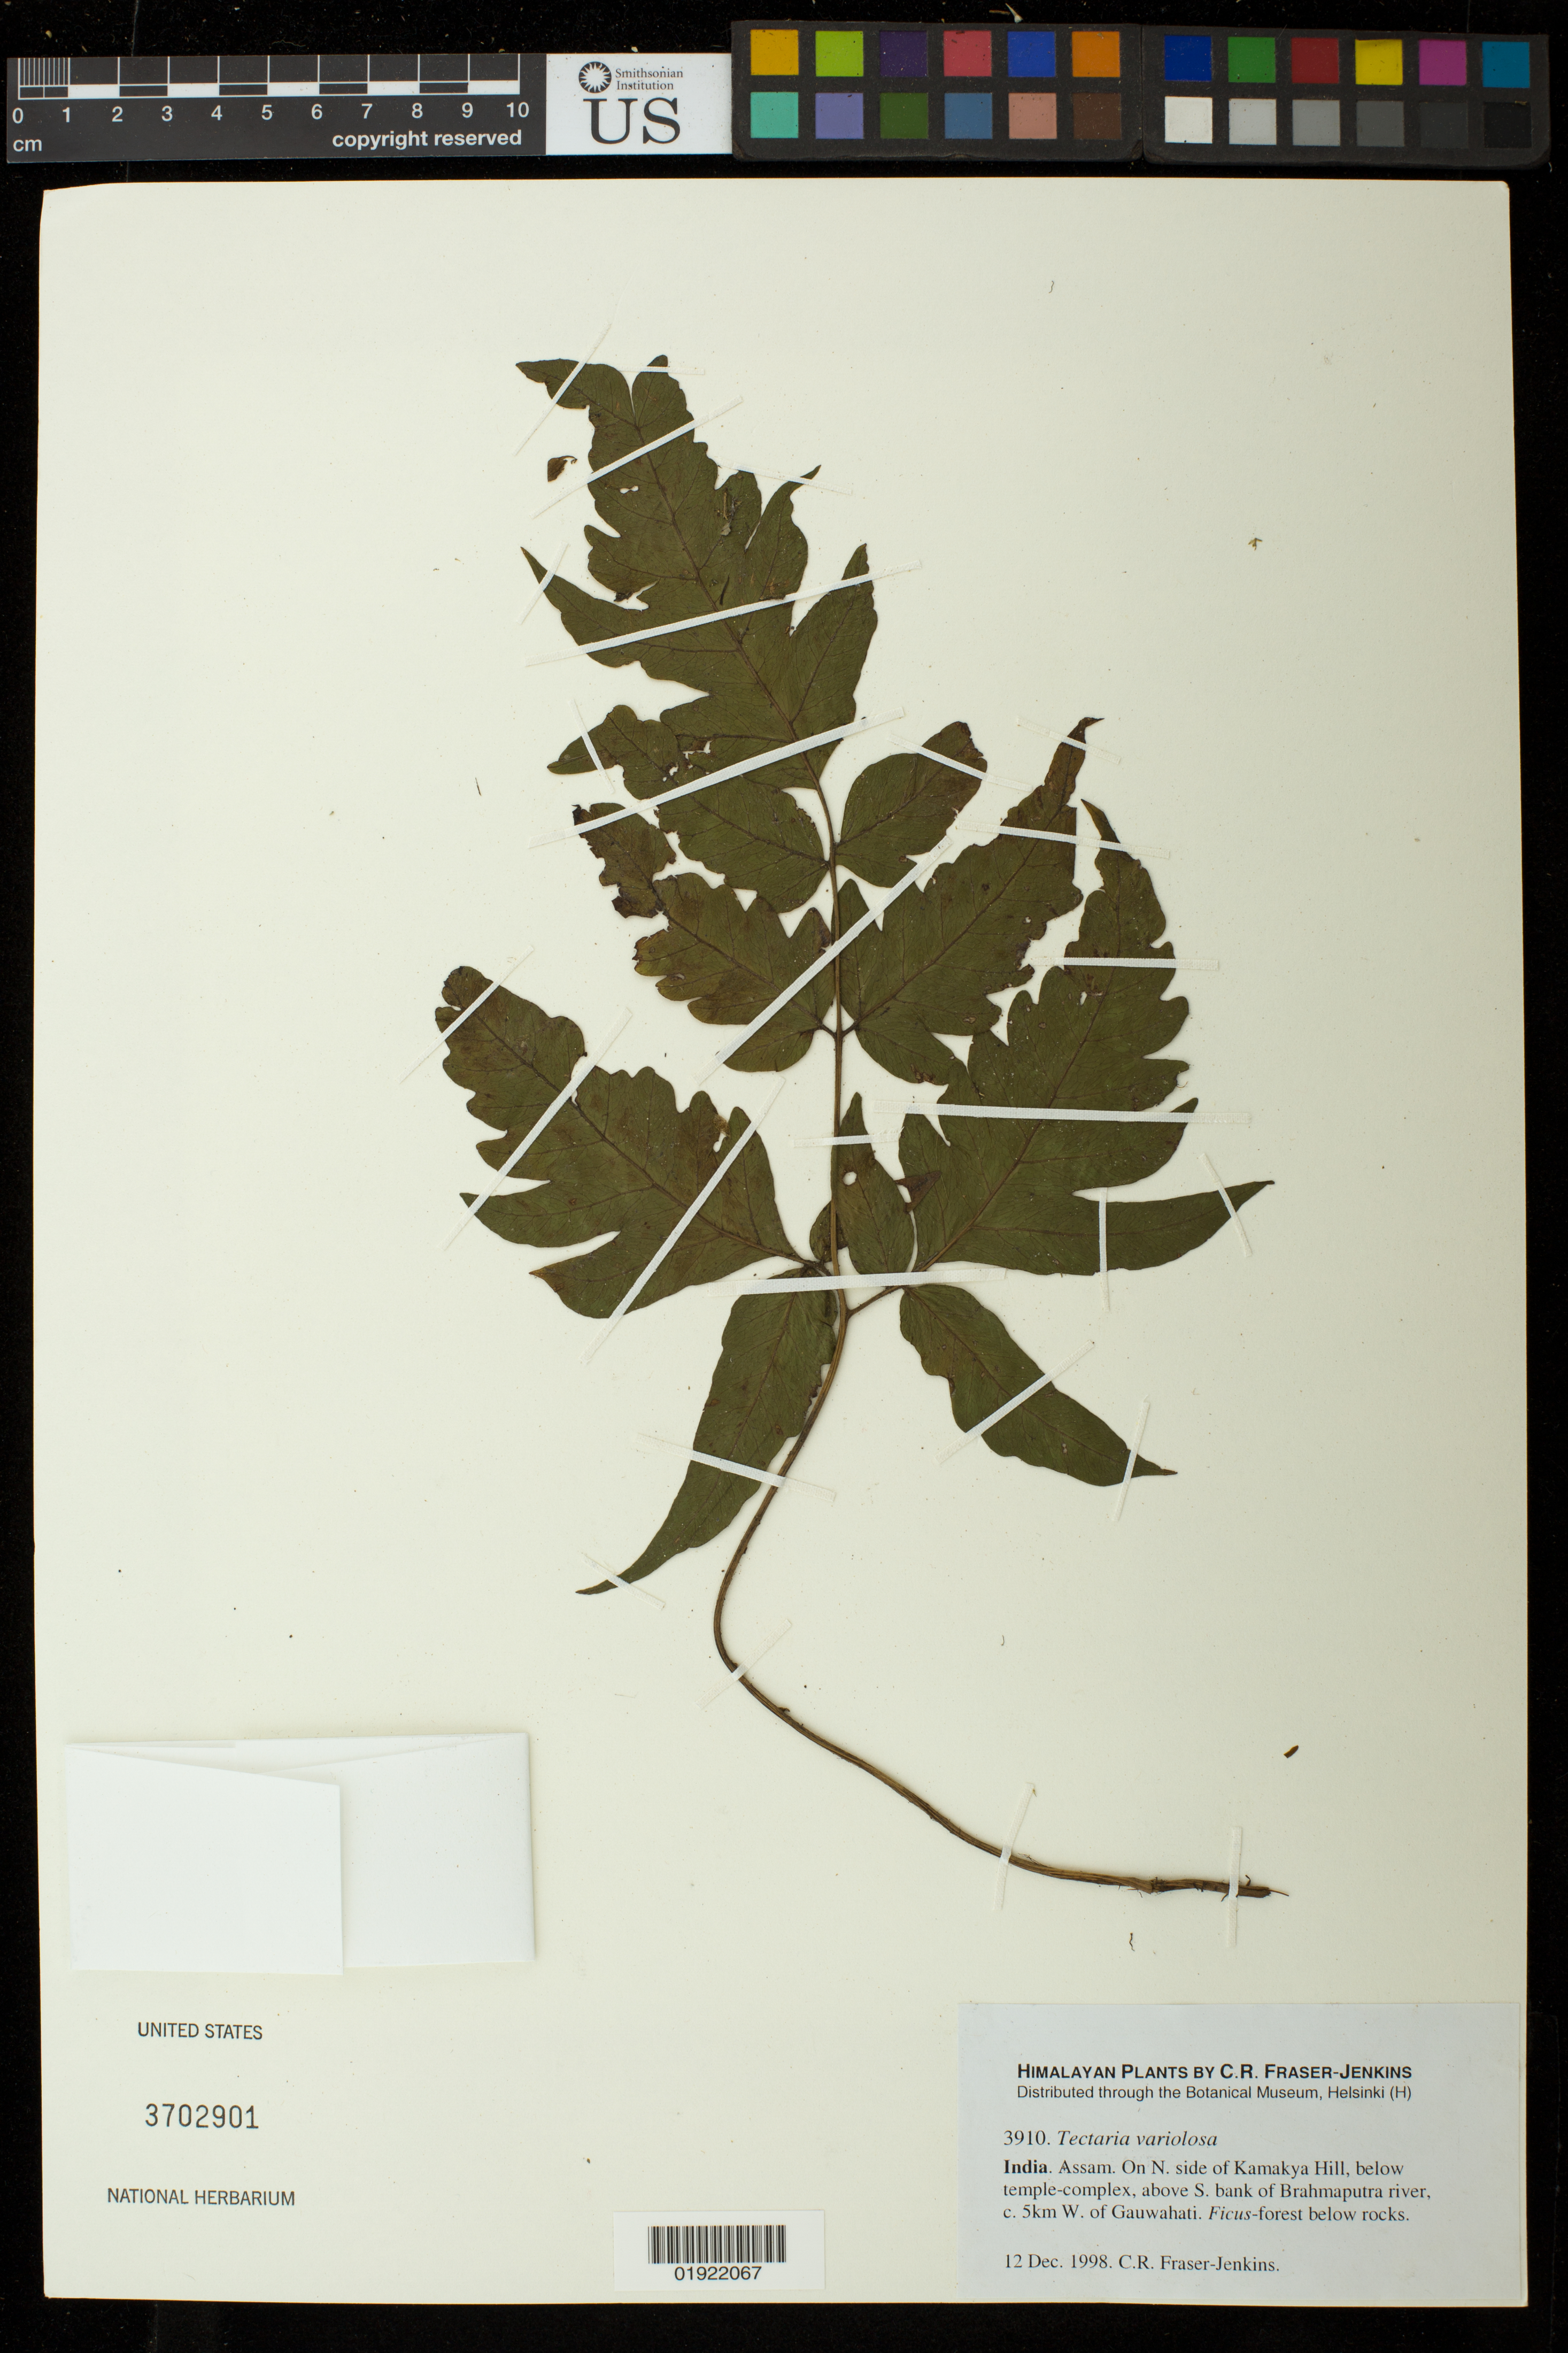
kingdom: Plantae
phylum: Tracheophyta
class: Polypodiopsida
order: Polypodiales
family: Tectariaceae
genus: Tectaria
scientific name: Tectaria variolosa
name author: (Wall. ex Hook.) C. Chr.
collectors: C. R. Fraser-Jenkins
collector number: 3910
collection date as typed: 12 Dec. 1998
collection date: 1998-12-12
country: India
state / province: Assam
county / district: Kamrup Metropolitan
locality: On N. side of Kamaykya Hill, below temple-complex, above S. bank of Brahmaputra river, c. 5km W. of Guawahati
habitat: ficus-forest below rocks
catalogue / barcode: US 3702901